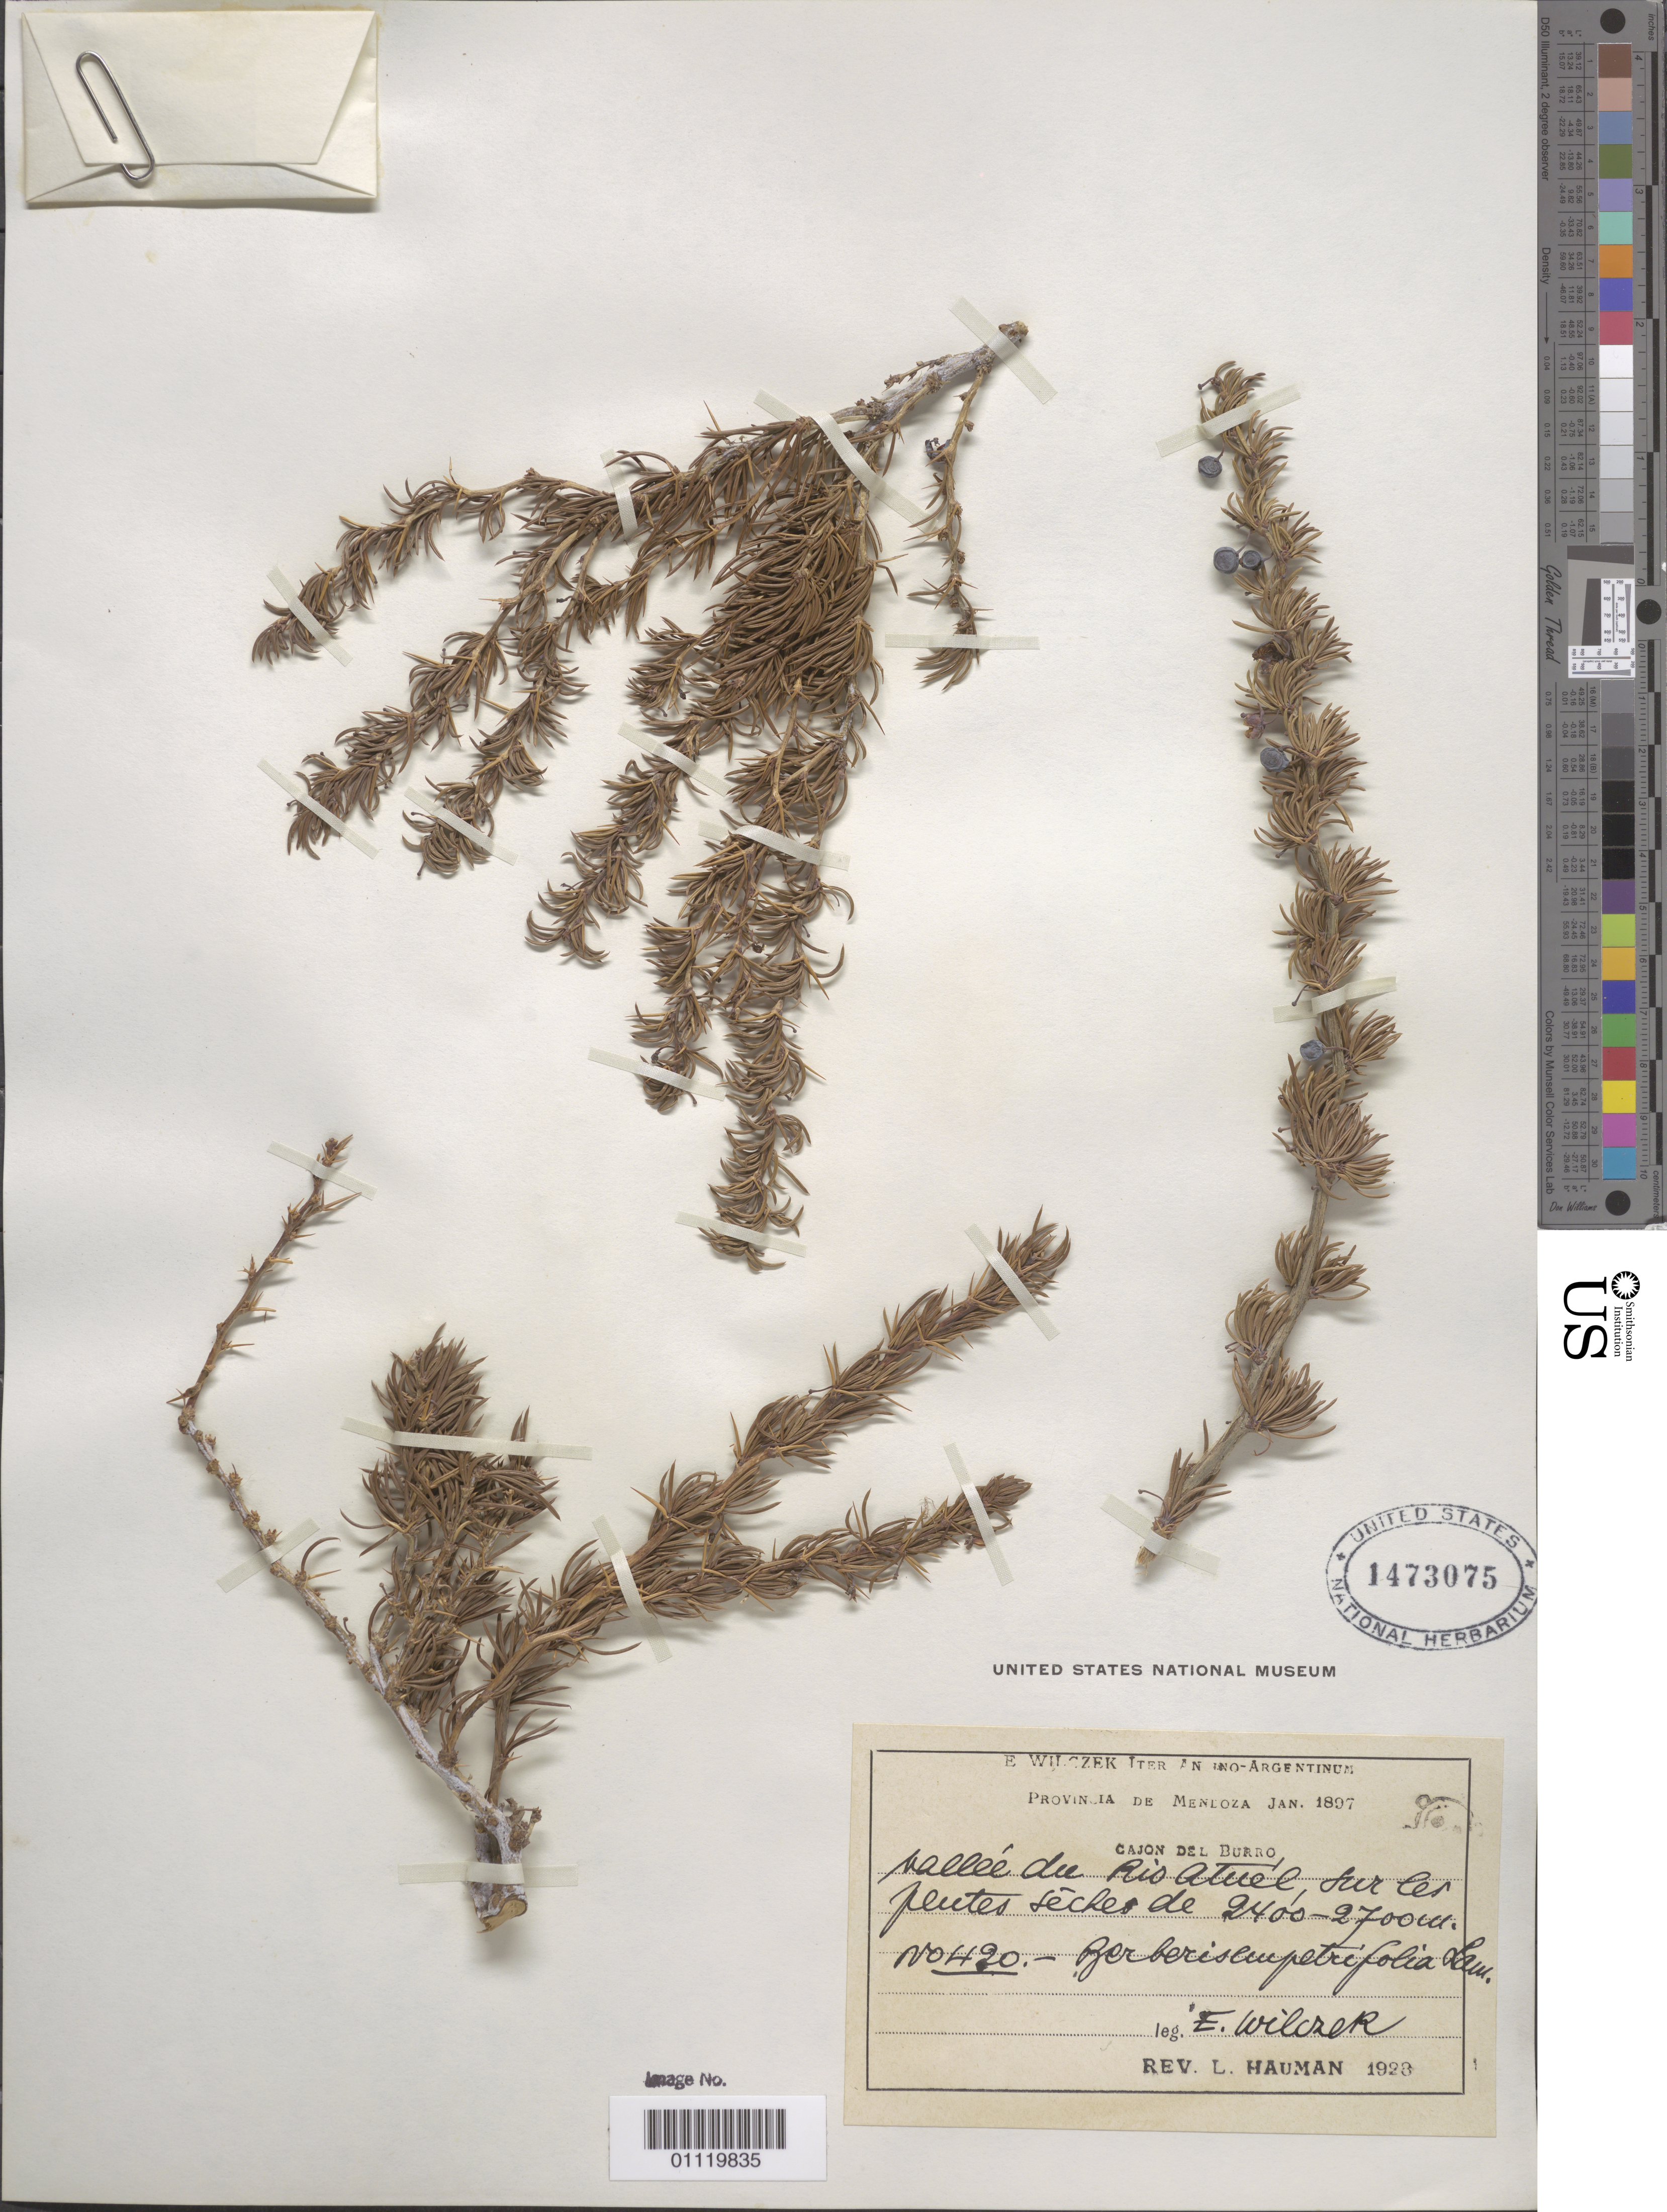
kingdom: Plantae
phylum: Tracheophyta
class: Magnoliopsida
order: Ranunculales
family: Berberidaceae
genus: Berberis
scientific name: Berberis empetrifolia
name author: Lam.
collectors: E. Wilczek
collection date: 1897-01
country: Argentina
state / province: Mendoza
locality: Cajon del Burro (Burro Ravine).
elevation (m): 2400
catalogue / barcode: US 1473075